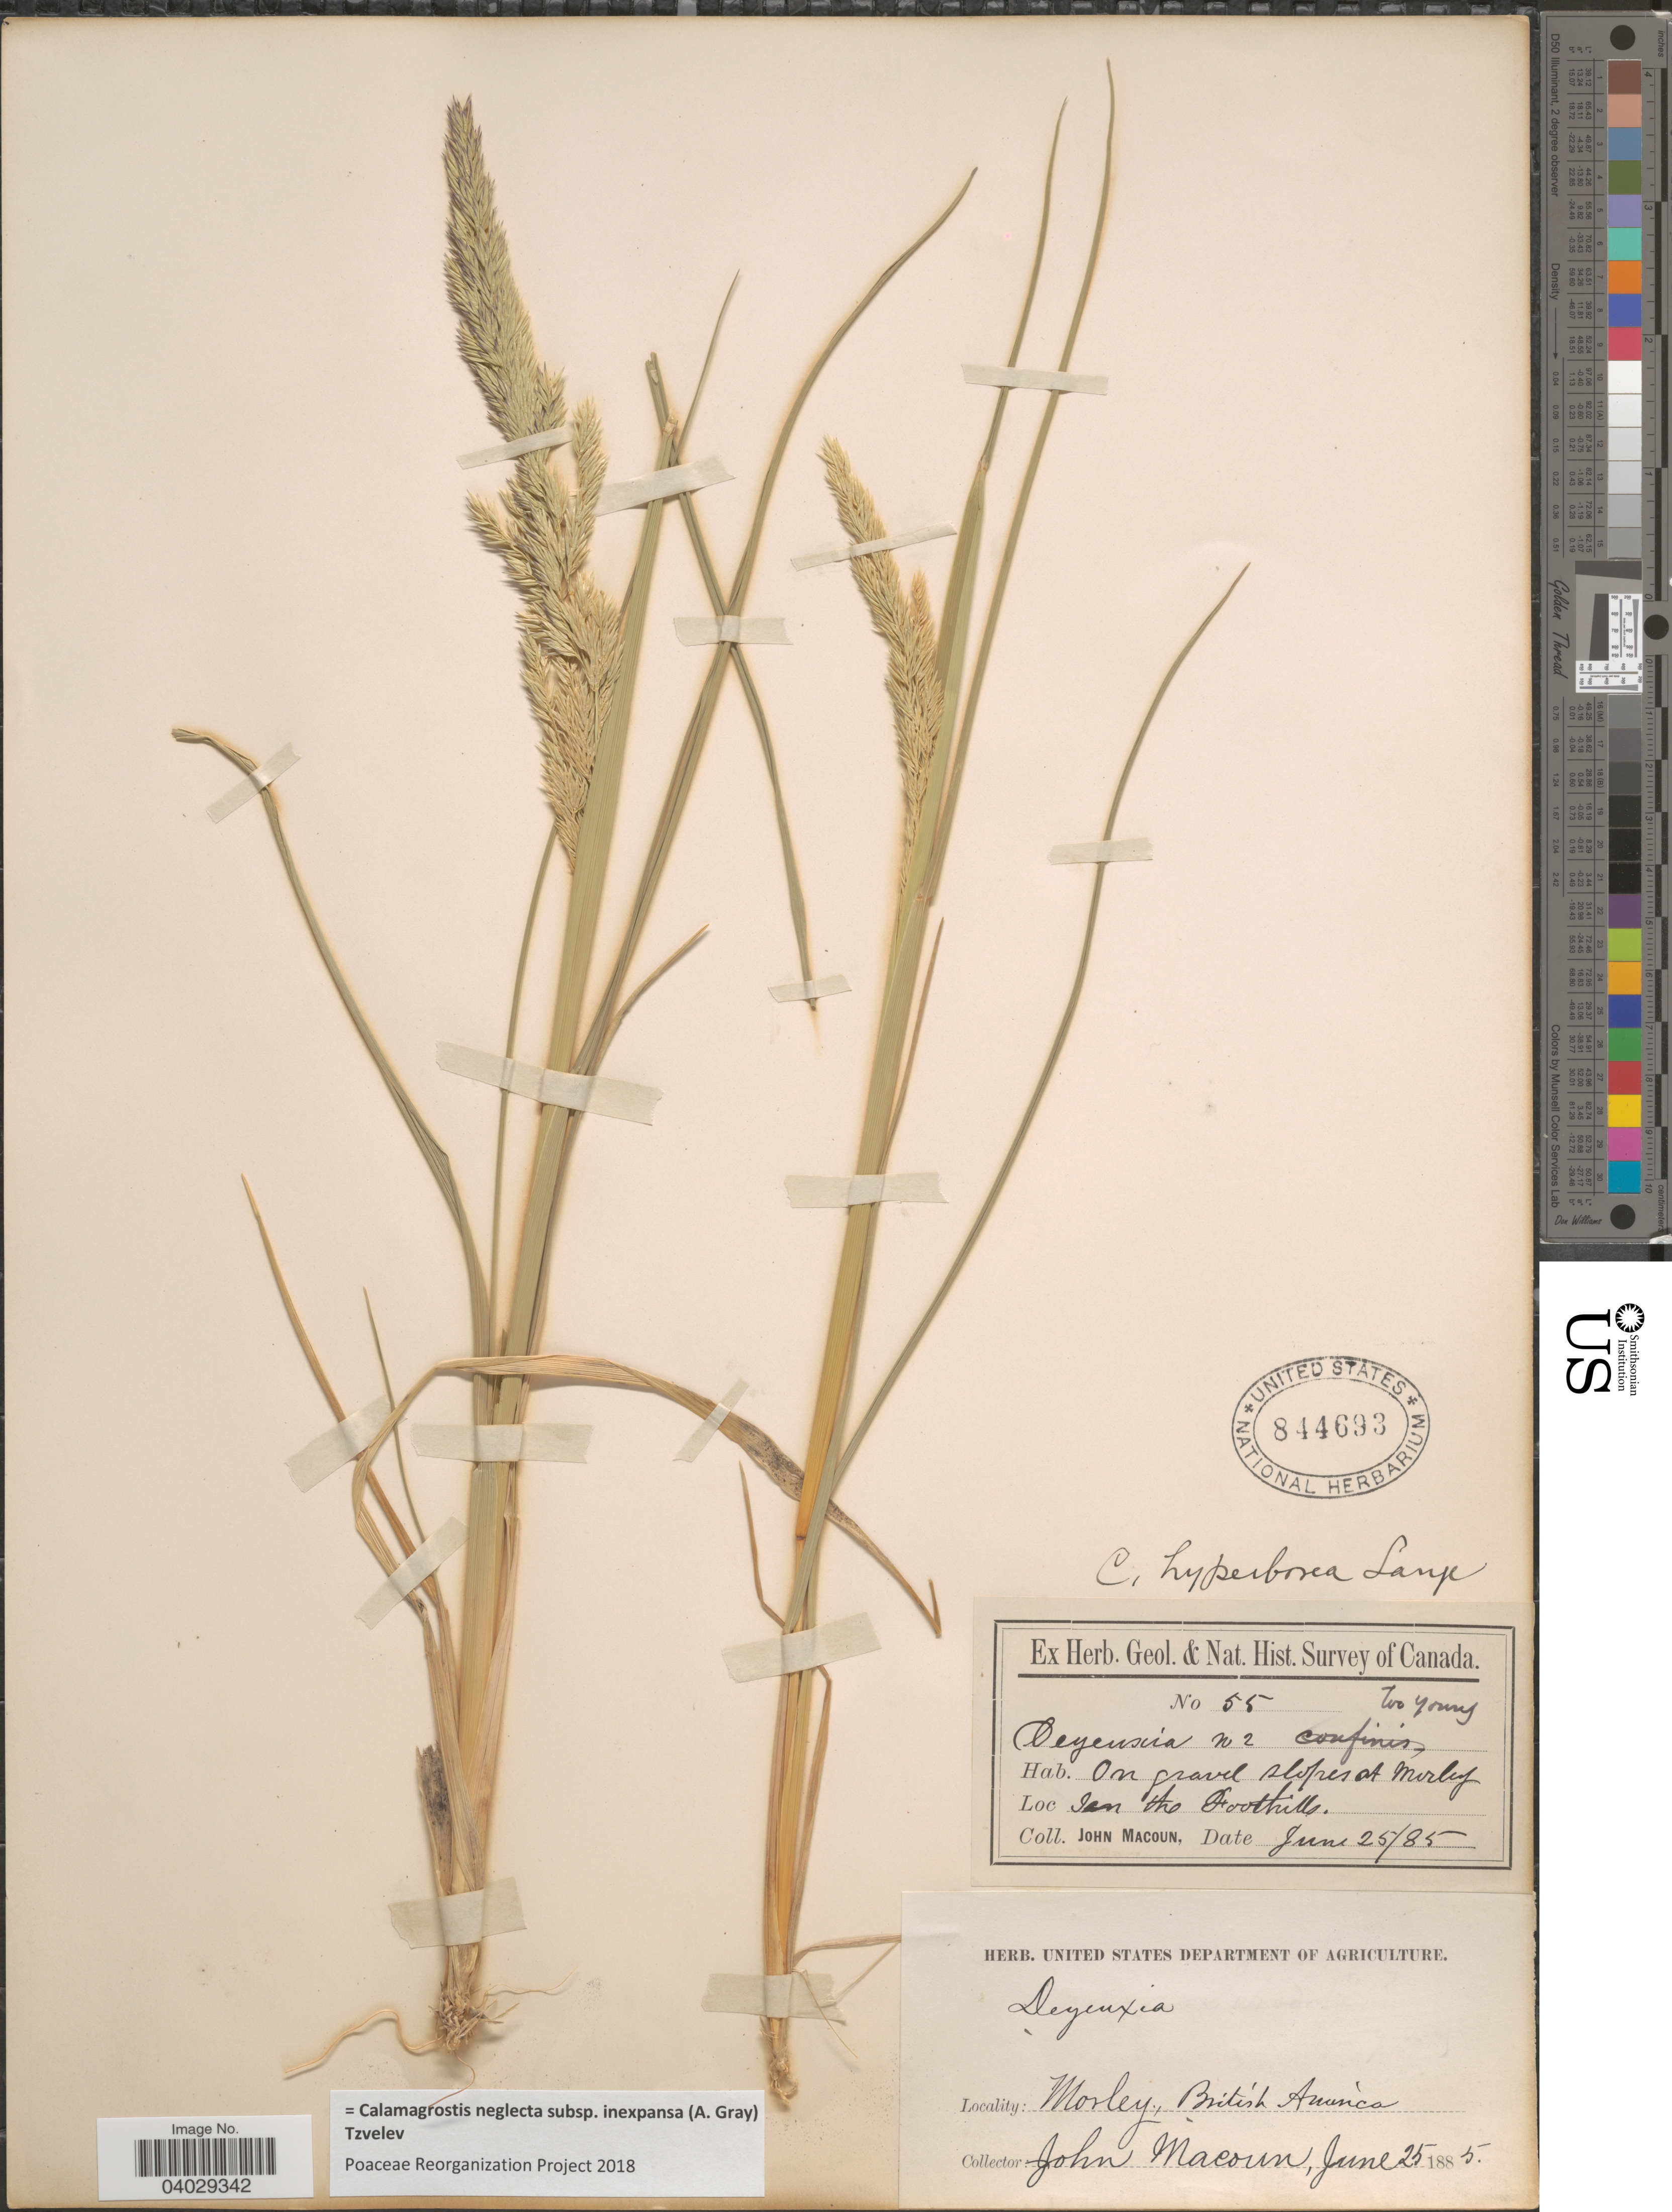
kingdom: Plantae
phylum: Tracheophyta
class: Liliopsida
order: Poales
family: Poaceae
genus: Calamagrostis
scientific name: Calamagrostis neglecta subsp. inexpansa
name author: (A. Gray) Tzvelev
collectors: J. Macoun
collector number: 55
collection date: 1885-06-25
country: Canada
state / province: Alberta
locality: Morley, British America. On gravel slopes at Morley. In the Foothills.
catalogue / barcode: US 844693